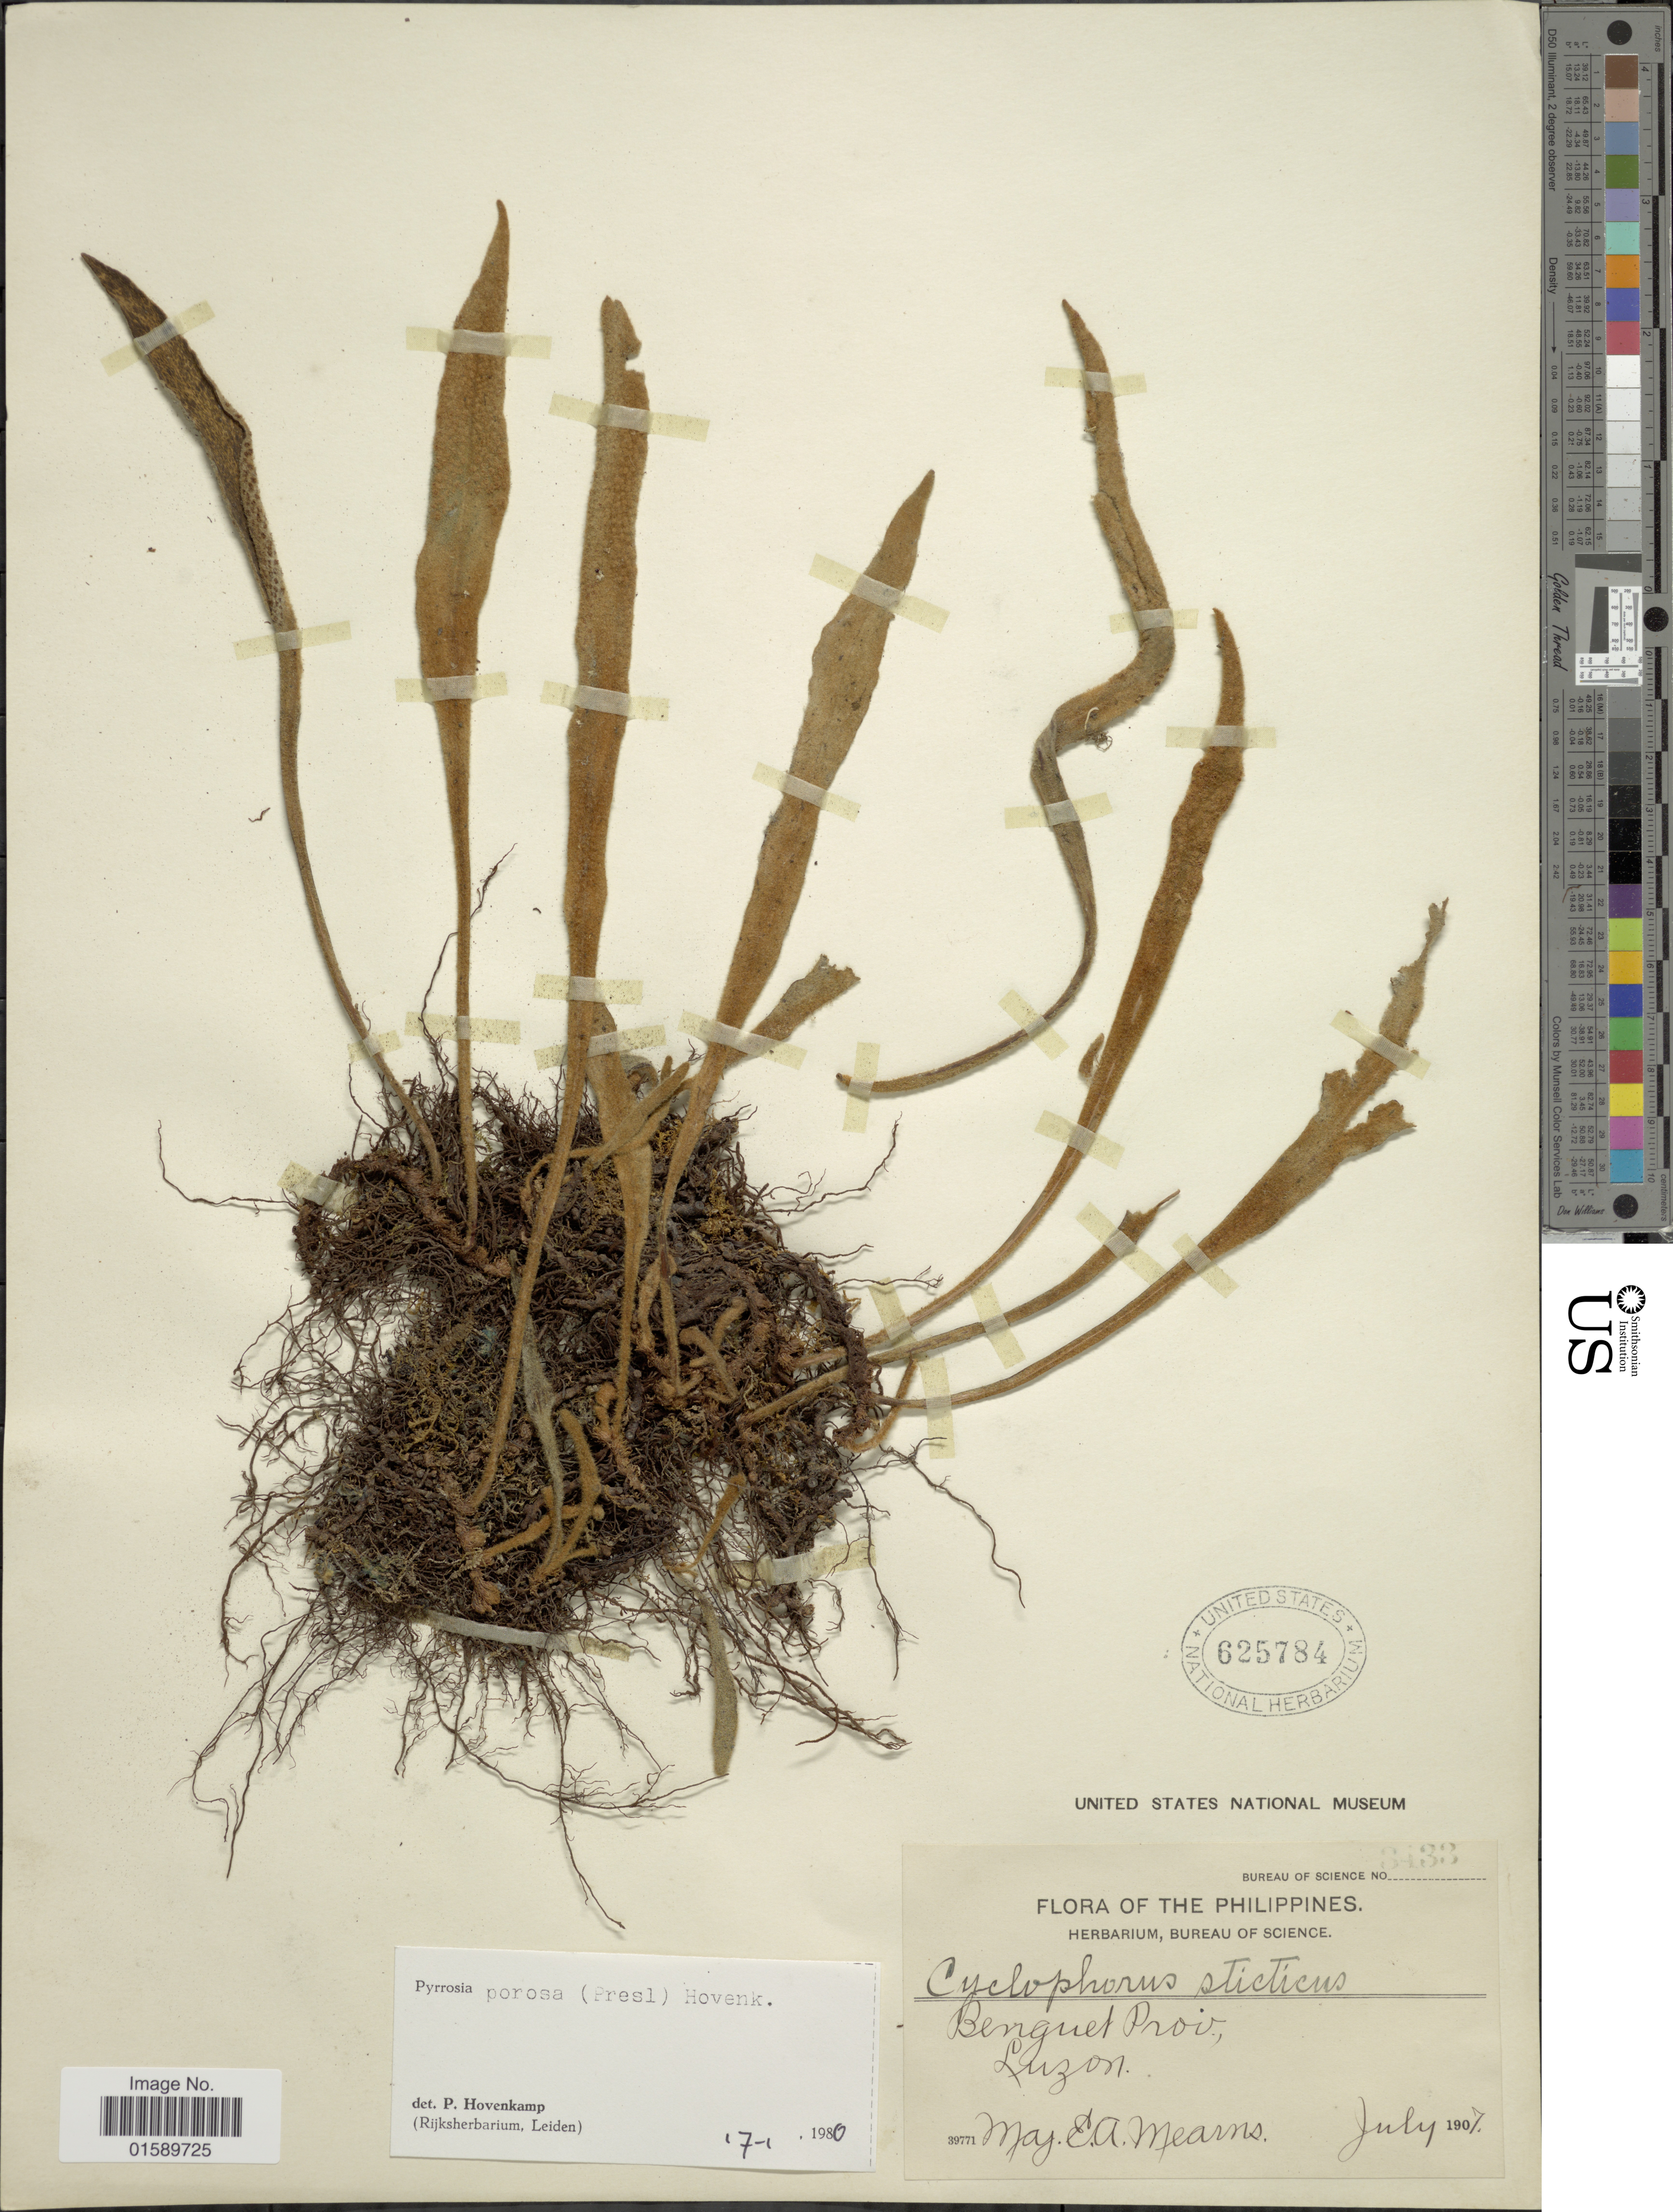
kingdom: Plantae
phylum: Tracheophyta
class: Polypodiopsida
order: Polypodiales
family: Polypodiaceae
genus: Pyrrosia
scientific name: Pyrrosia porosa var. porosa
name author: (C. Presl) Hovenkamp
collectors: E. A. Mearns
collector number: Bureau of science 3433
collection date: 1907-07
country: Philippines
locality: Benguet Prov., Luzon.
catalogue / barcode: US 625784